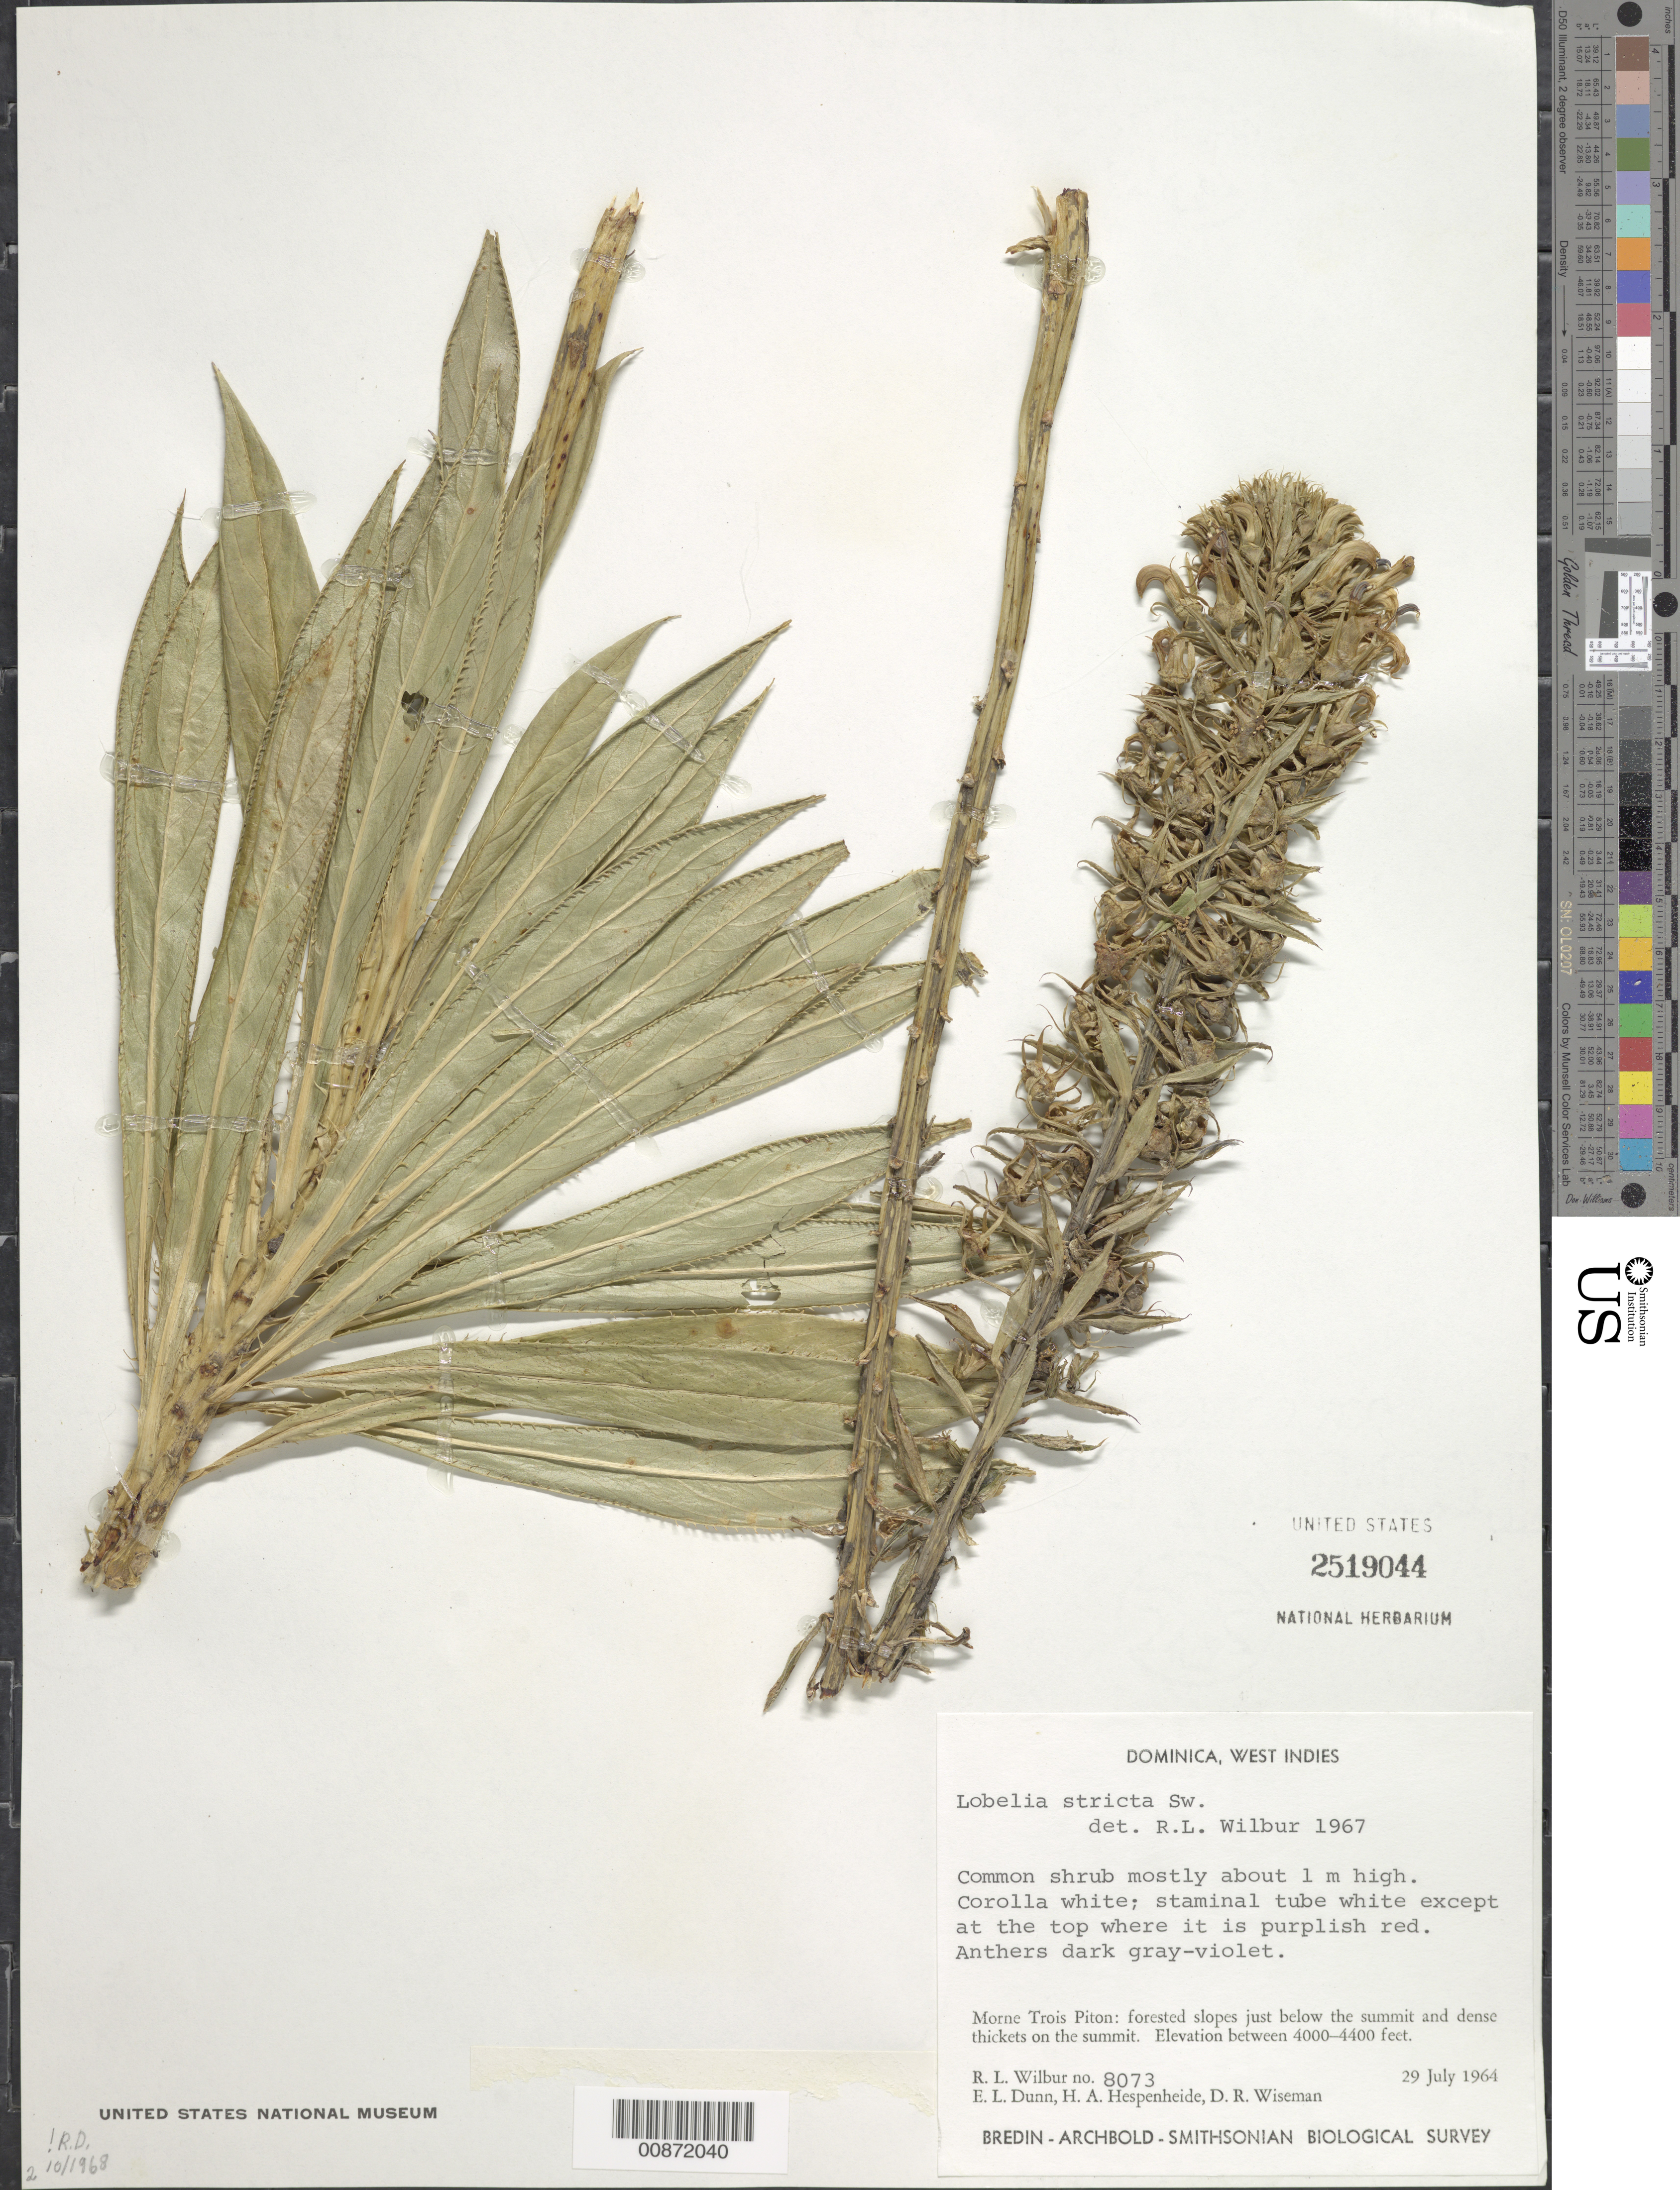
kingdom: Plantae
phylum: Tracheophyta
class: Magnoliopsida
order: Asterales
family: Campanulaceae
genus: Lobelia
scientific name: Lobelia stricta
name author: Sw.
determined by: Wilbur, R. L.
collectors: R. L. Wilbur, E. Dunn, H. A. Hespenheide & D. R. Wiseman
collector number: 8073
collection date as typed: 29 Jul 1964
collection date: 1964-07-29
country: Dominica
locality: Morne Trois Piton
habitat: Forested slopes just below summit and dense thickets on summit of morne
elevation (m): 1219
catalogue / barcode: US 2519044